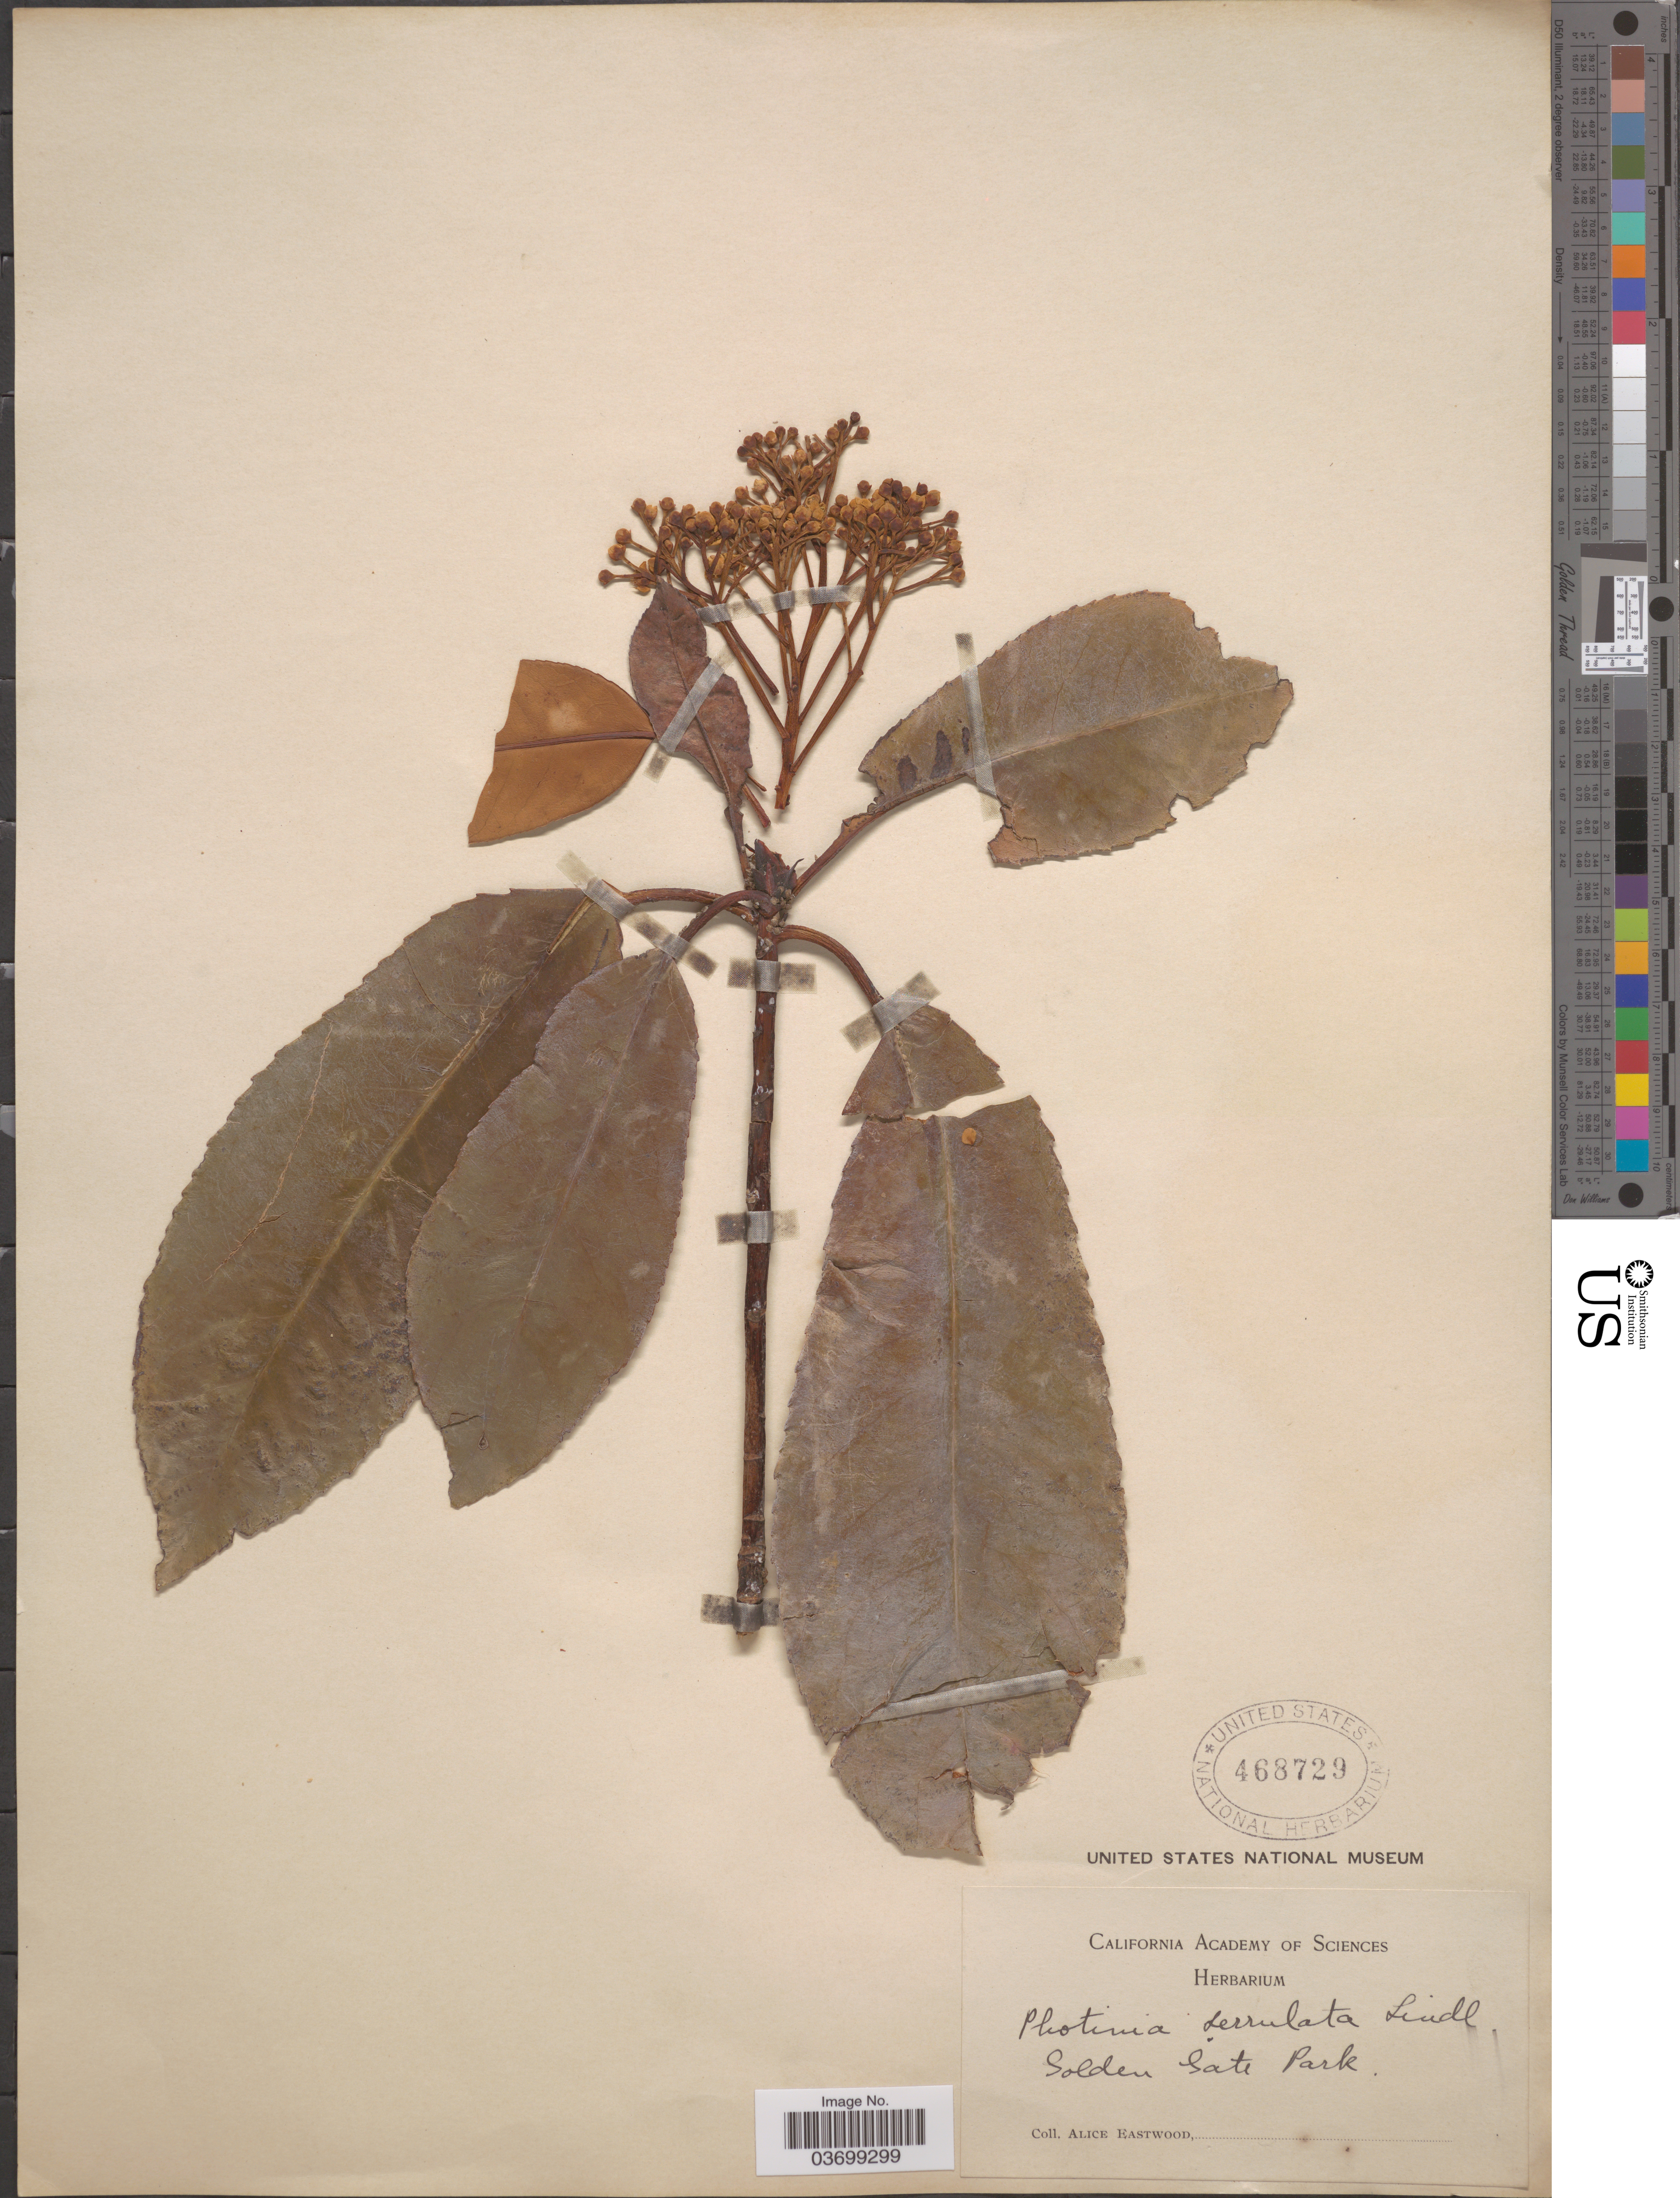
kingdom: Plantae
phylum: Tracheophyta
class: Magnoliopsida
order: Rosales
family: Rosaceae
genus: Photinia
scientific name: Photinia serrulata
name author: Franch. & Sav.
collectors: A. Eastwood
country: United States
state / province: California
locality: Golden Gate Park.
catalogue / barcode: US 468729